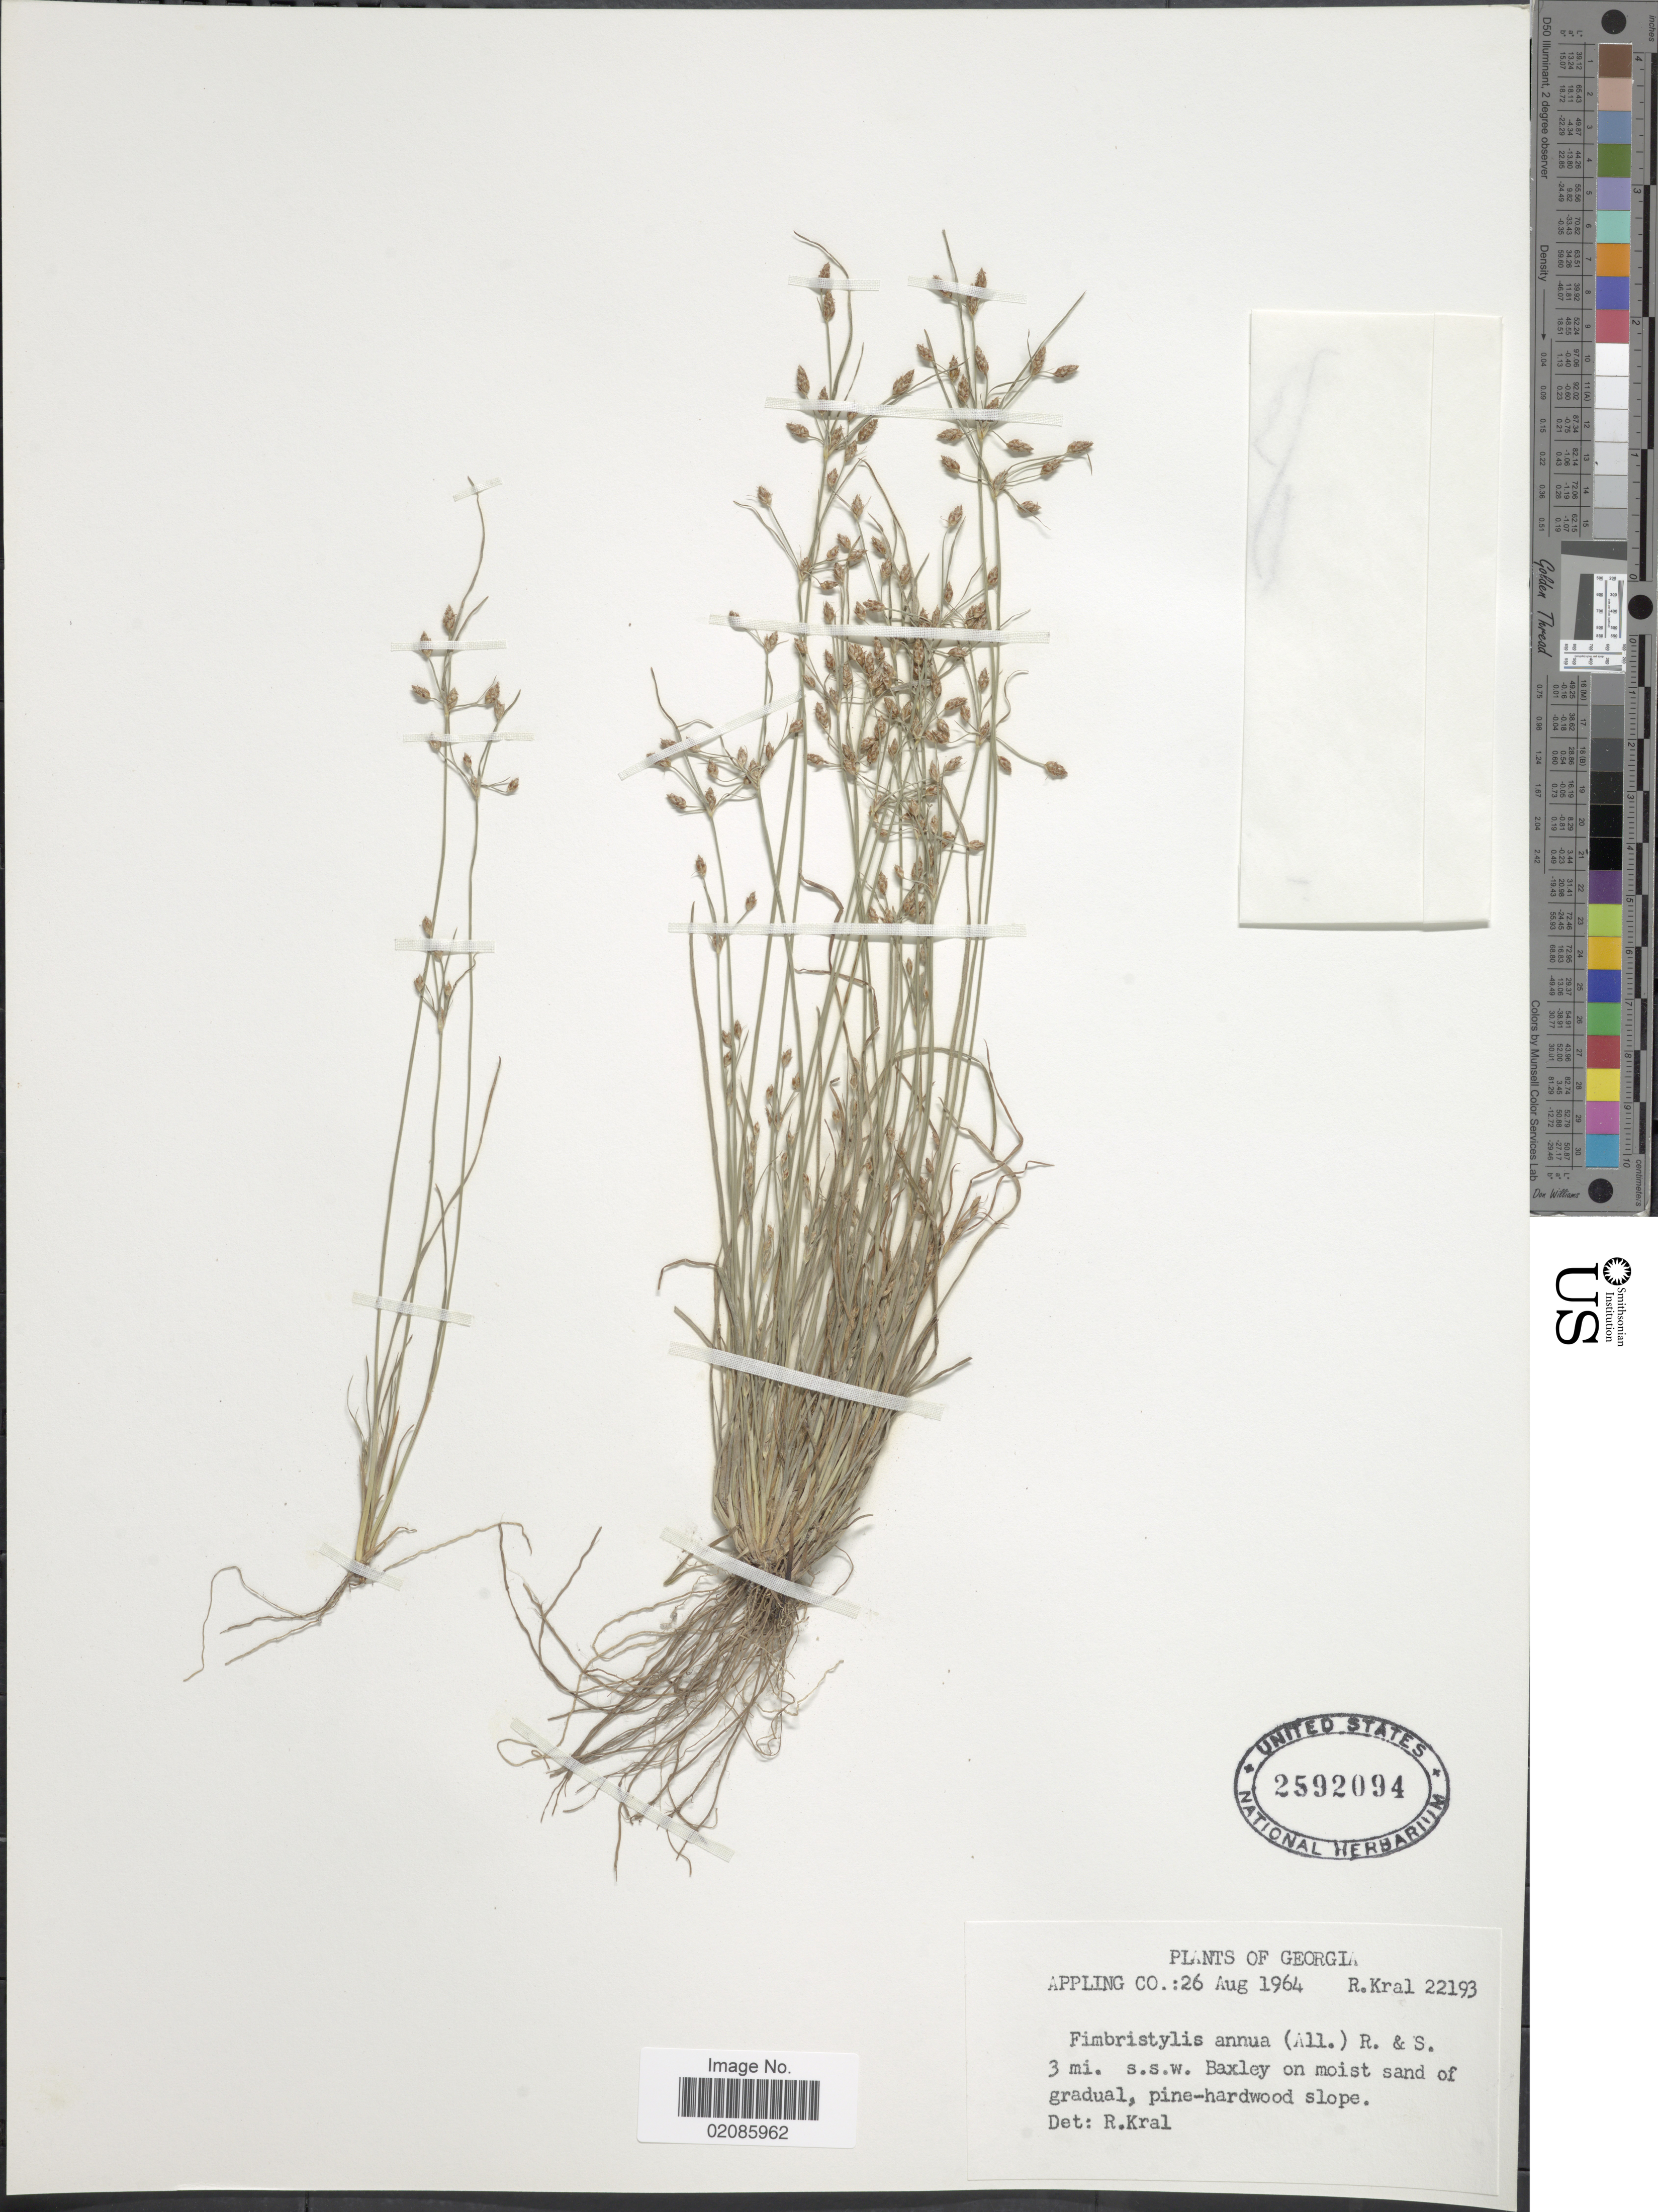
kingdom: Plantae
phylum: Tracheophyta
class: Liliopsida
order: Poales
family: Cyperaceae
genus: Fimbristylis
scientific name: Fimbristylis annua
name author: (All.) Roem. & Schult.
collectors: R. Kral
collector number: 22193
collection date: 1964-08-26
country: United States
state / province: Georgia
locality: Appling Co. 3 mi. s.s.w. Baxley on moist sand of gradual, pine-hardwood slope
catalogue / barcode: US 2592094